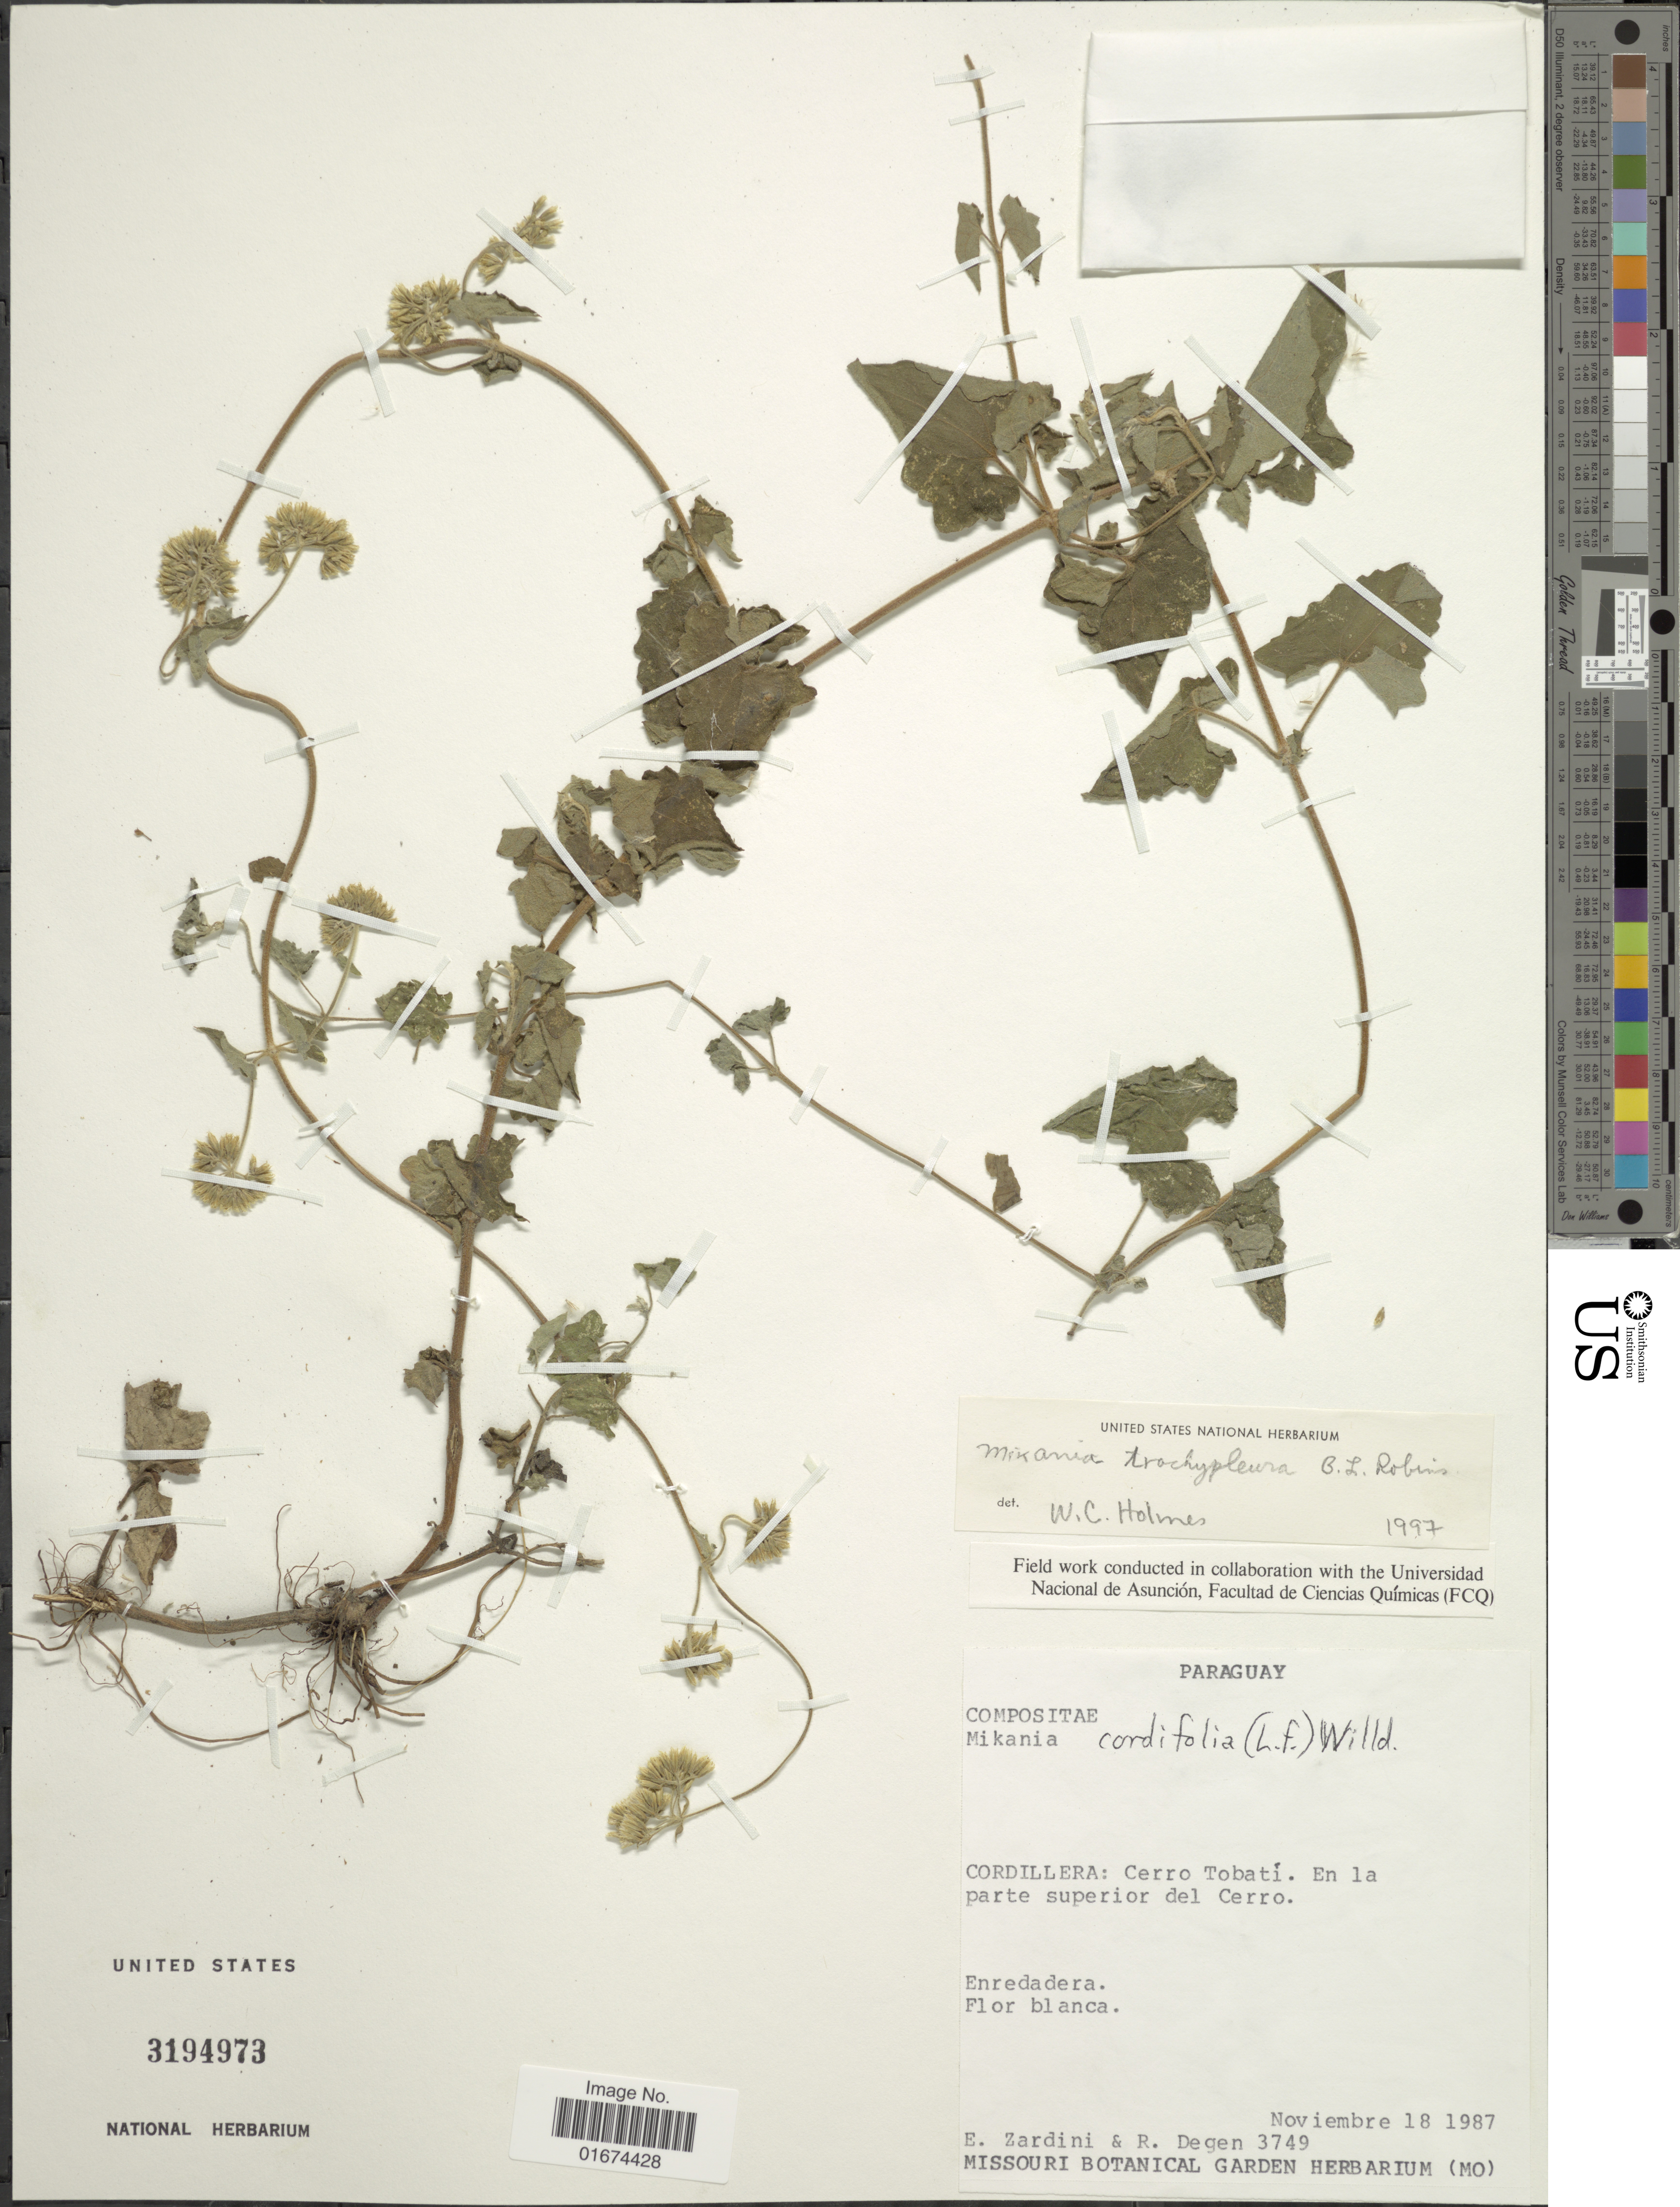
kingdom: Plantae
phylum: Tracheophyta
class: Magnoliopsida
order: Asterales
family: Asteraceae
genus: Mikania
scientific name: Mikania trachypleura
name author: B.L. Rob.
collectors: E. M. Zardini & R. Degen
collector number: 3749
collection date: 1987-11-18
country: Paraguay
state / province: Cordillera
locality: Cerro Tobatí. En la parte superior del Cerro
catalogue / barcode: US 3194973